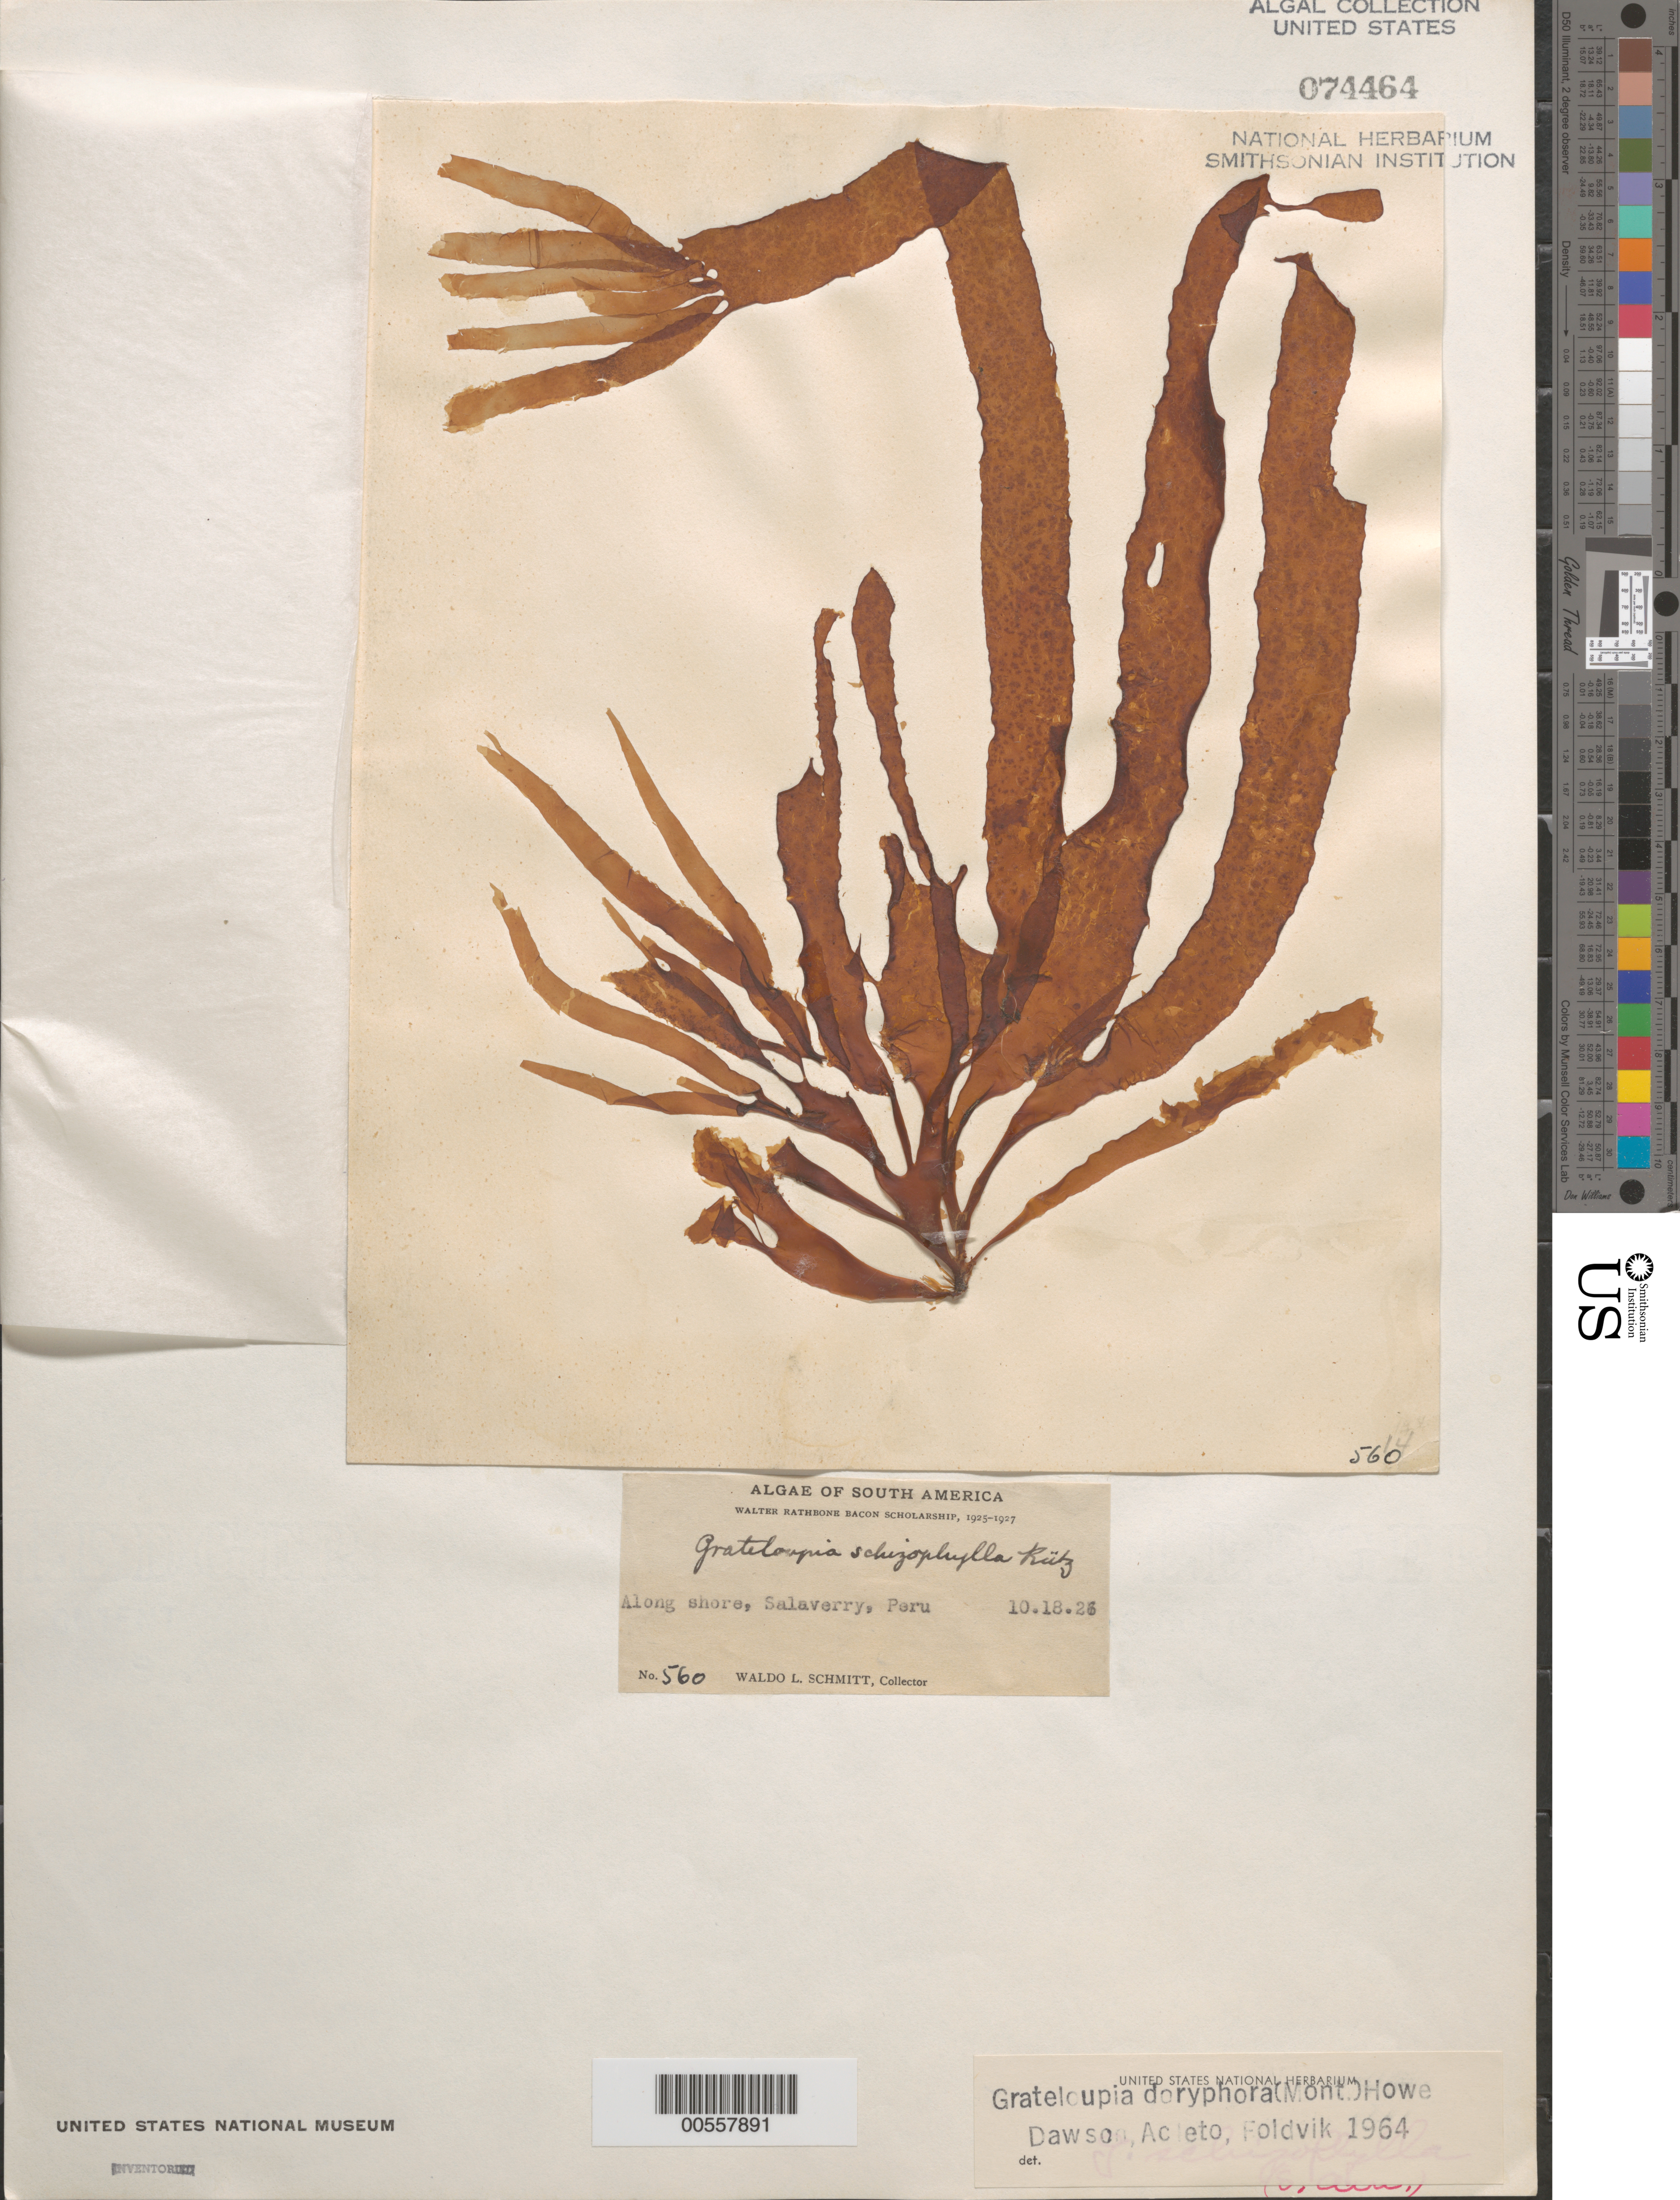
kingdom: Plantae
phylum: Rhodophyta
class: Florideophyceae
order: Halymeniales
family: Halymeniaceae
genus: Grateloupia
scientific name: Grateloupia doryphora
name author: (Mont.) Howe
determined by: Dawson, E. Y.; Acleto O., C.; Foldvik, N.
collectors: W. L. Schmitt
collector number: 560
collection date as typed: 18 Oct 1926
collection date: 1926-10-18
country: Peru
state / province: La Libertad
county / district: Trujillo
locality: Salaverry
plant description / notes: Walter Rathbone Bacon Scholarship, 1925-1927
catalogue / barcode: US 74464